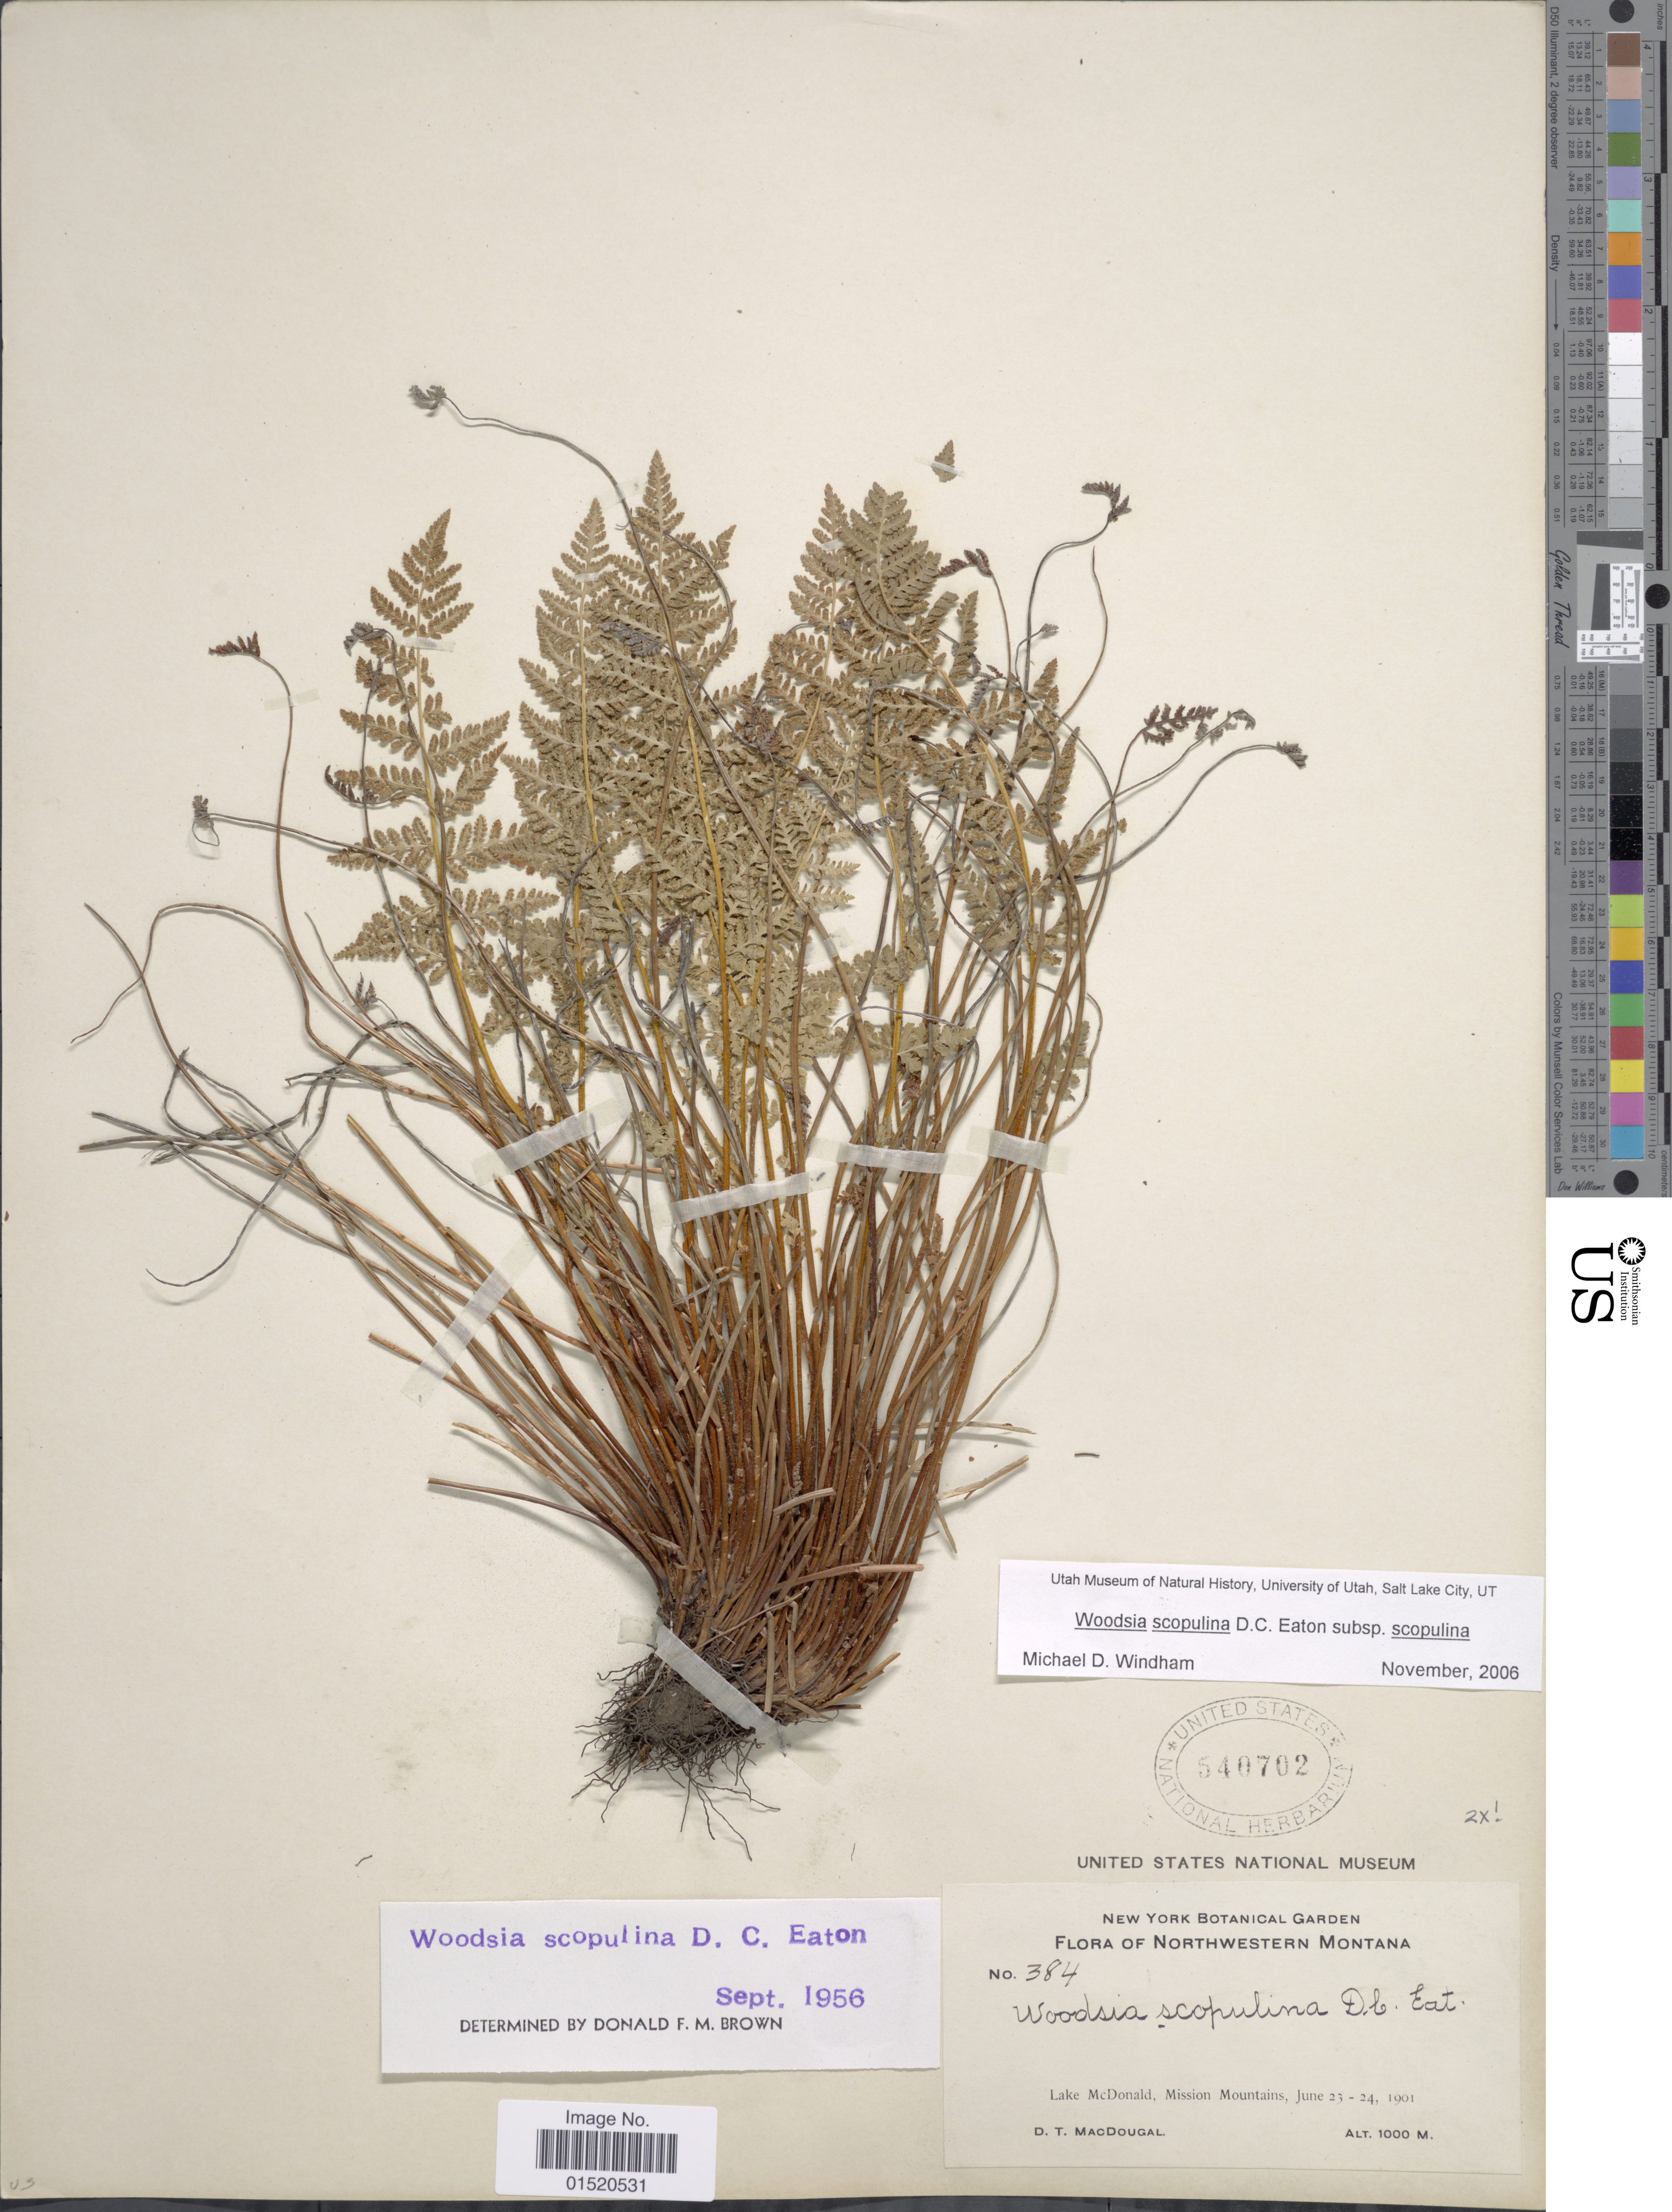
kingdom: Plantae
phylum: Tracheophyta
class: Polypodiopsida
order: Polypodiales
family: Woodsiaceae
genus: Woodsia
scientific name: Woodsia scopulina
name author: D.C. Eaton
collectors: D. T. MacDougal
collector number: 384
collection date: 1901-06-23/1901-06-24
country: United States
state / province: Montana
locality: Northwestern Montana, Lake McDonald, Mission Mountains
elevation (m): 1000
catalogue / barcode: US 540702